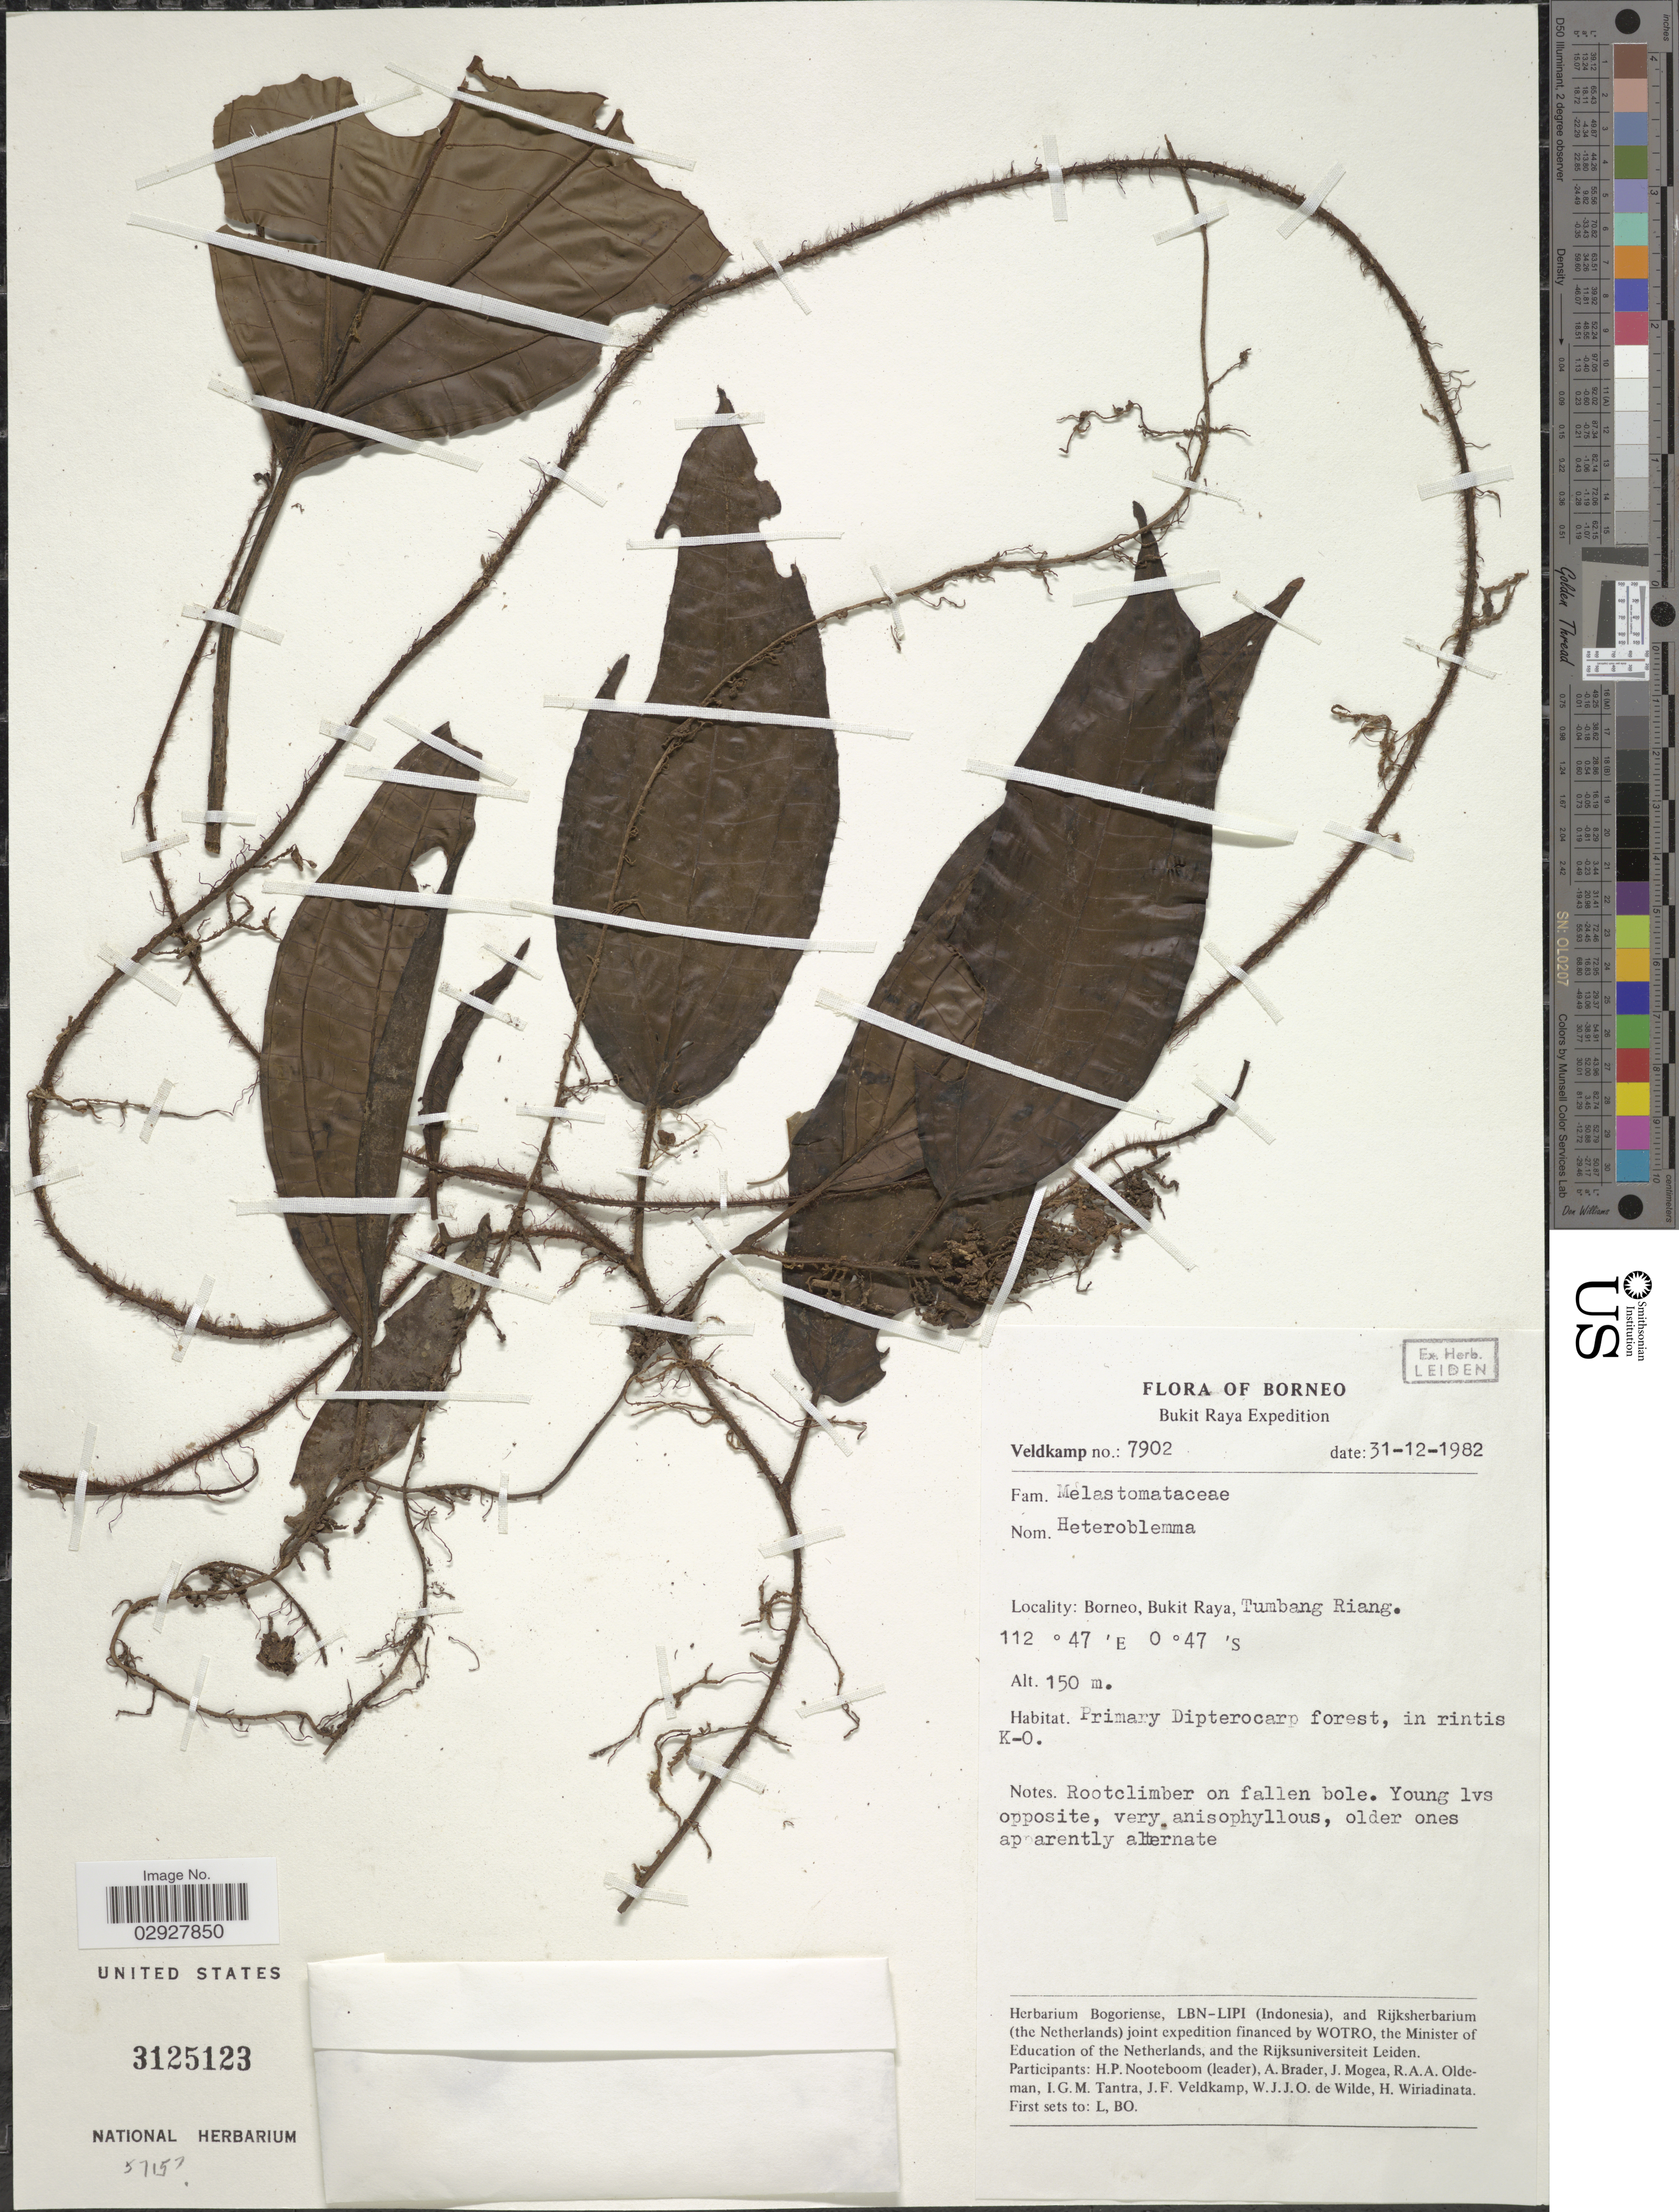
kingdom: Plantae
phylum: Tracheophyta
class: Magnoliopsida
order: Myrtales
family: Melastomataceae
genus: Medinilla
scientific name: Medinilla sp.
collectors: H. P. Nooteboom, A. Brader, J. Mogea, R. Oldeman & et al.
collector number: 7902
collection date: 1982-12-31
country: Indonesia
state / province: Kalimantan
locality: Borneo, Bukit Raya, Tumbang Riang.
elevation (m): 150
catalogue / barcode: US 3125123